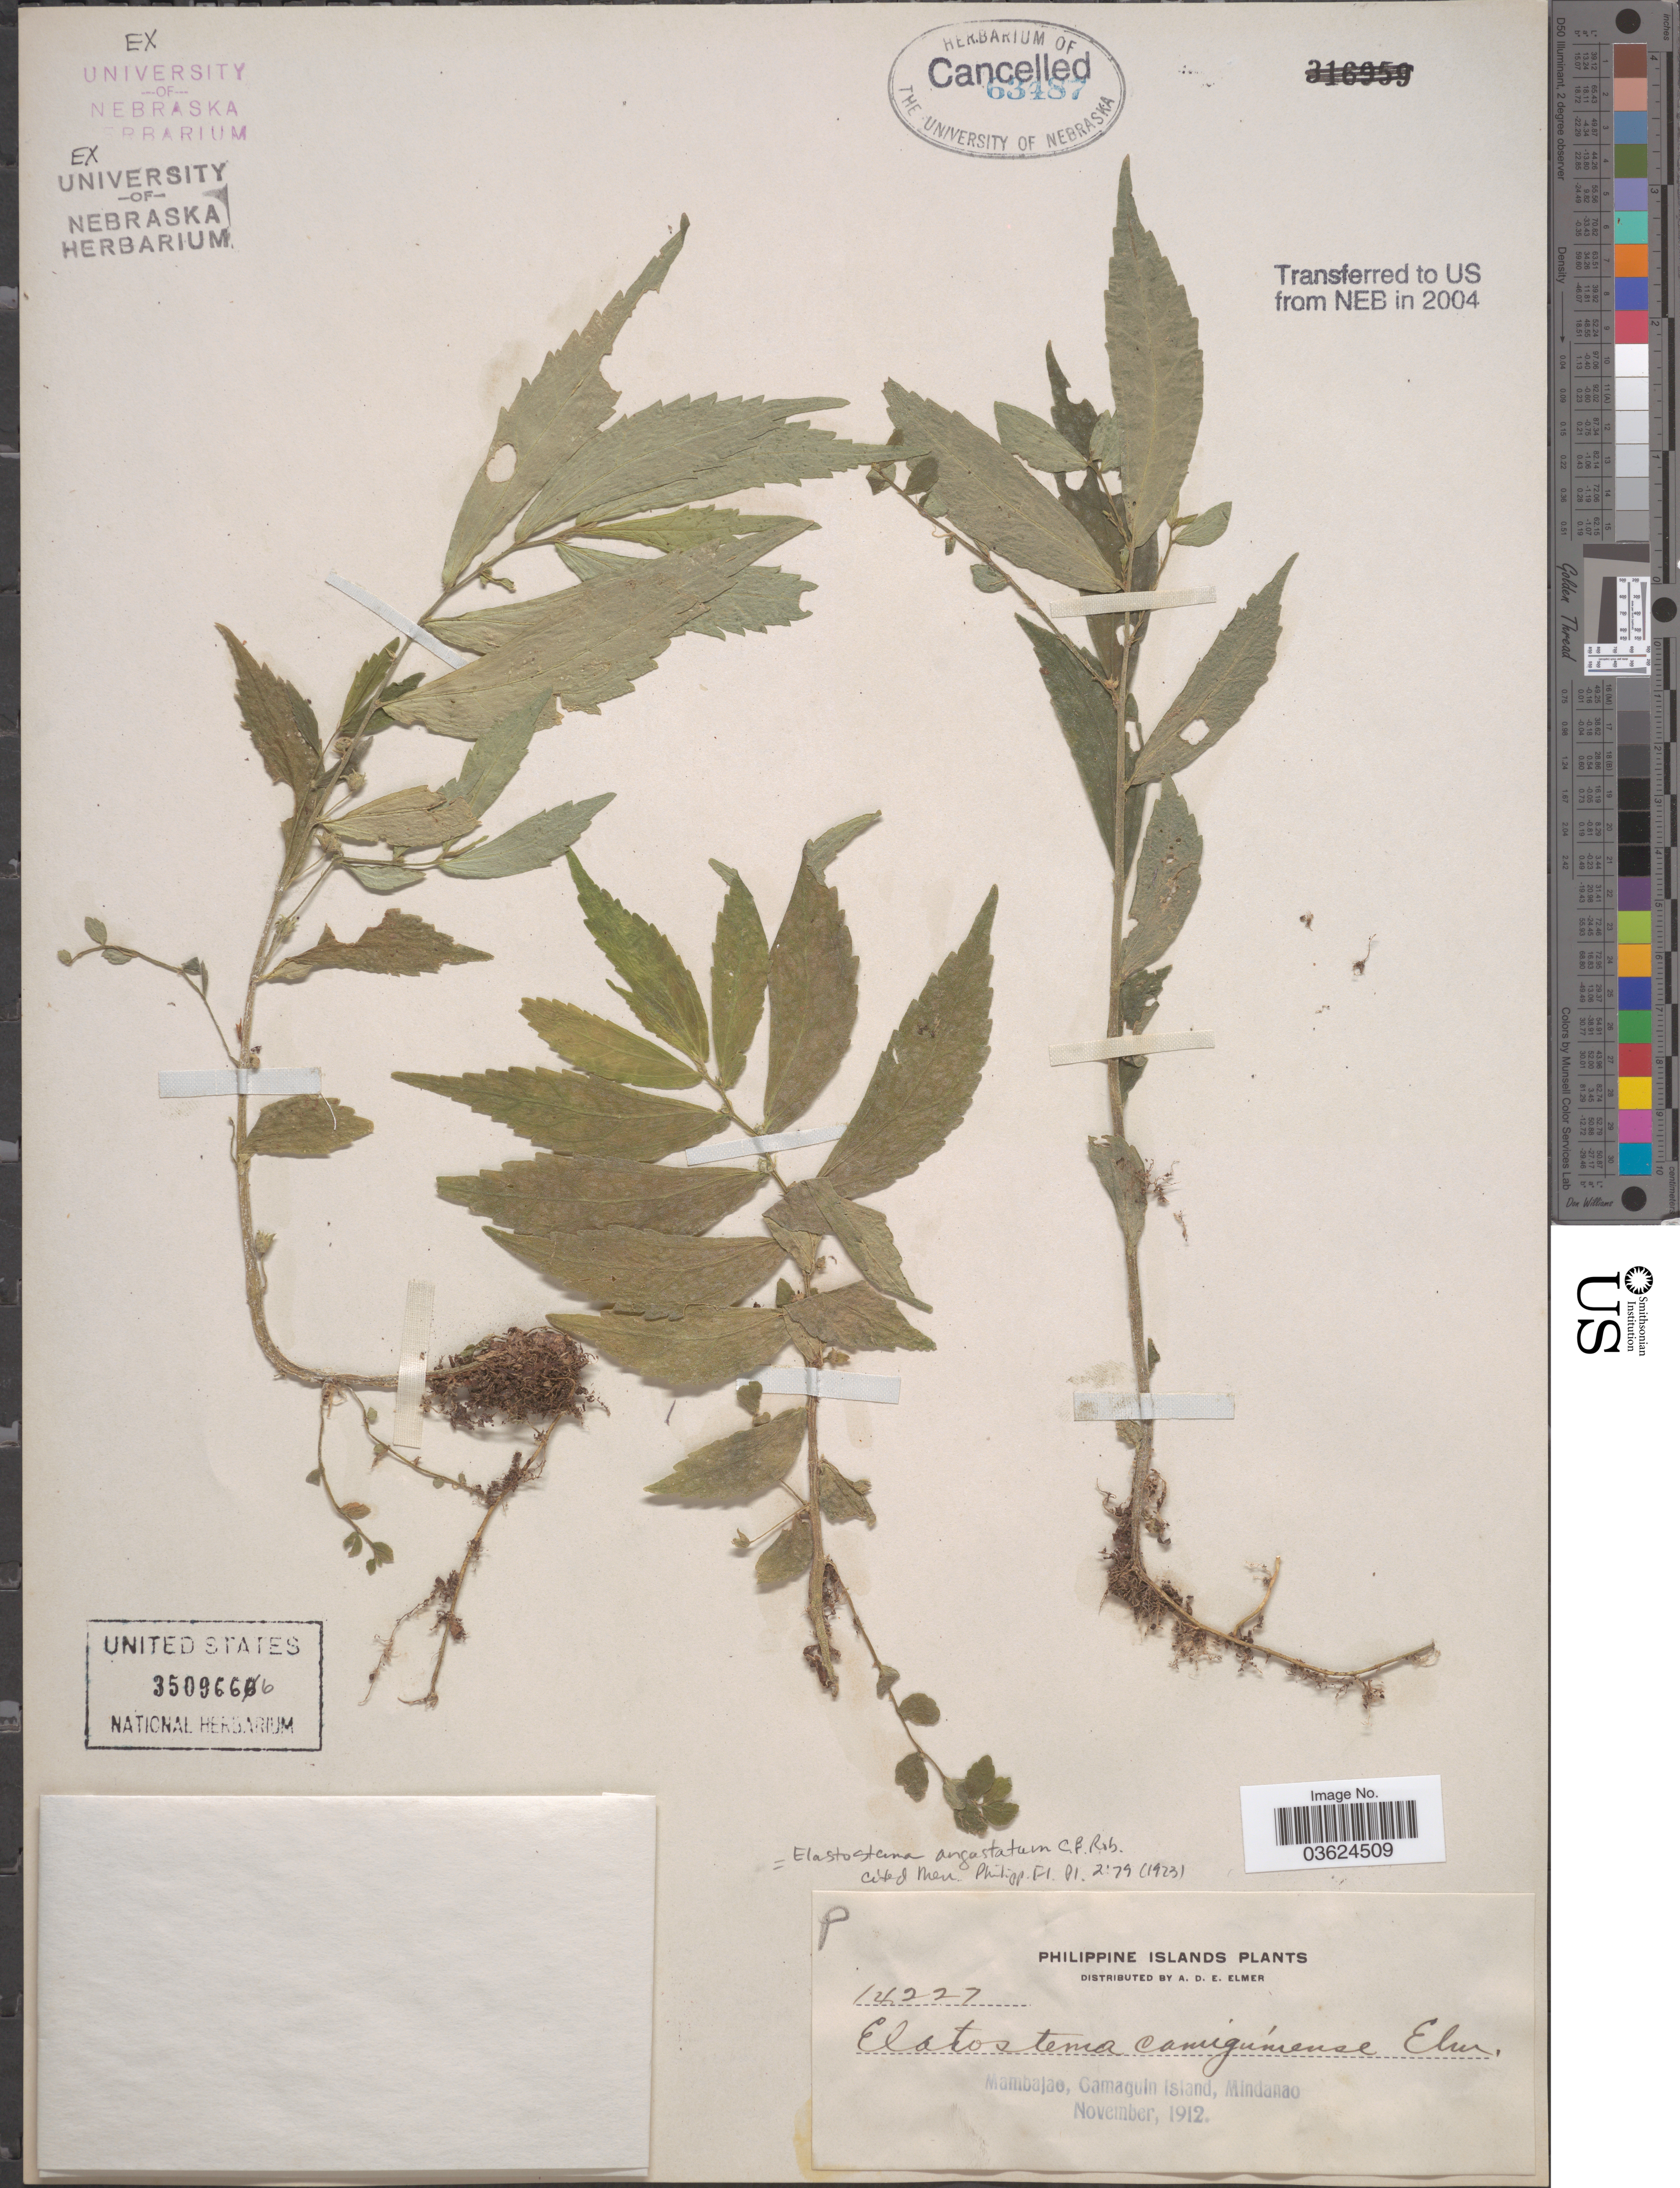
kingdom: Plantae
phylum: Tracheophyta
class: Magnoliopsida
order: Rosales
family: Urticaceae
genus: Elatostema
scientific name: Elatostema angustatum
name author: C.B. Rob.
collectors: A. D. E. Elmer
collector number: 14227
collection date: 1912-11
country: Philippines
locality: Philippine Islands. Mambajao, Camaguin Island, Mindanao.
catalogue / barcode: US 3509666